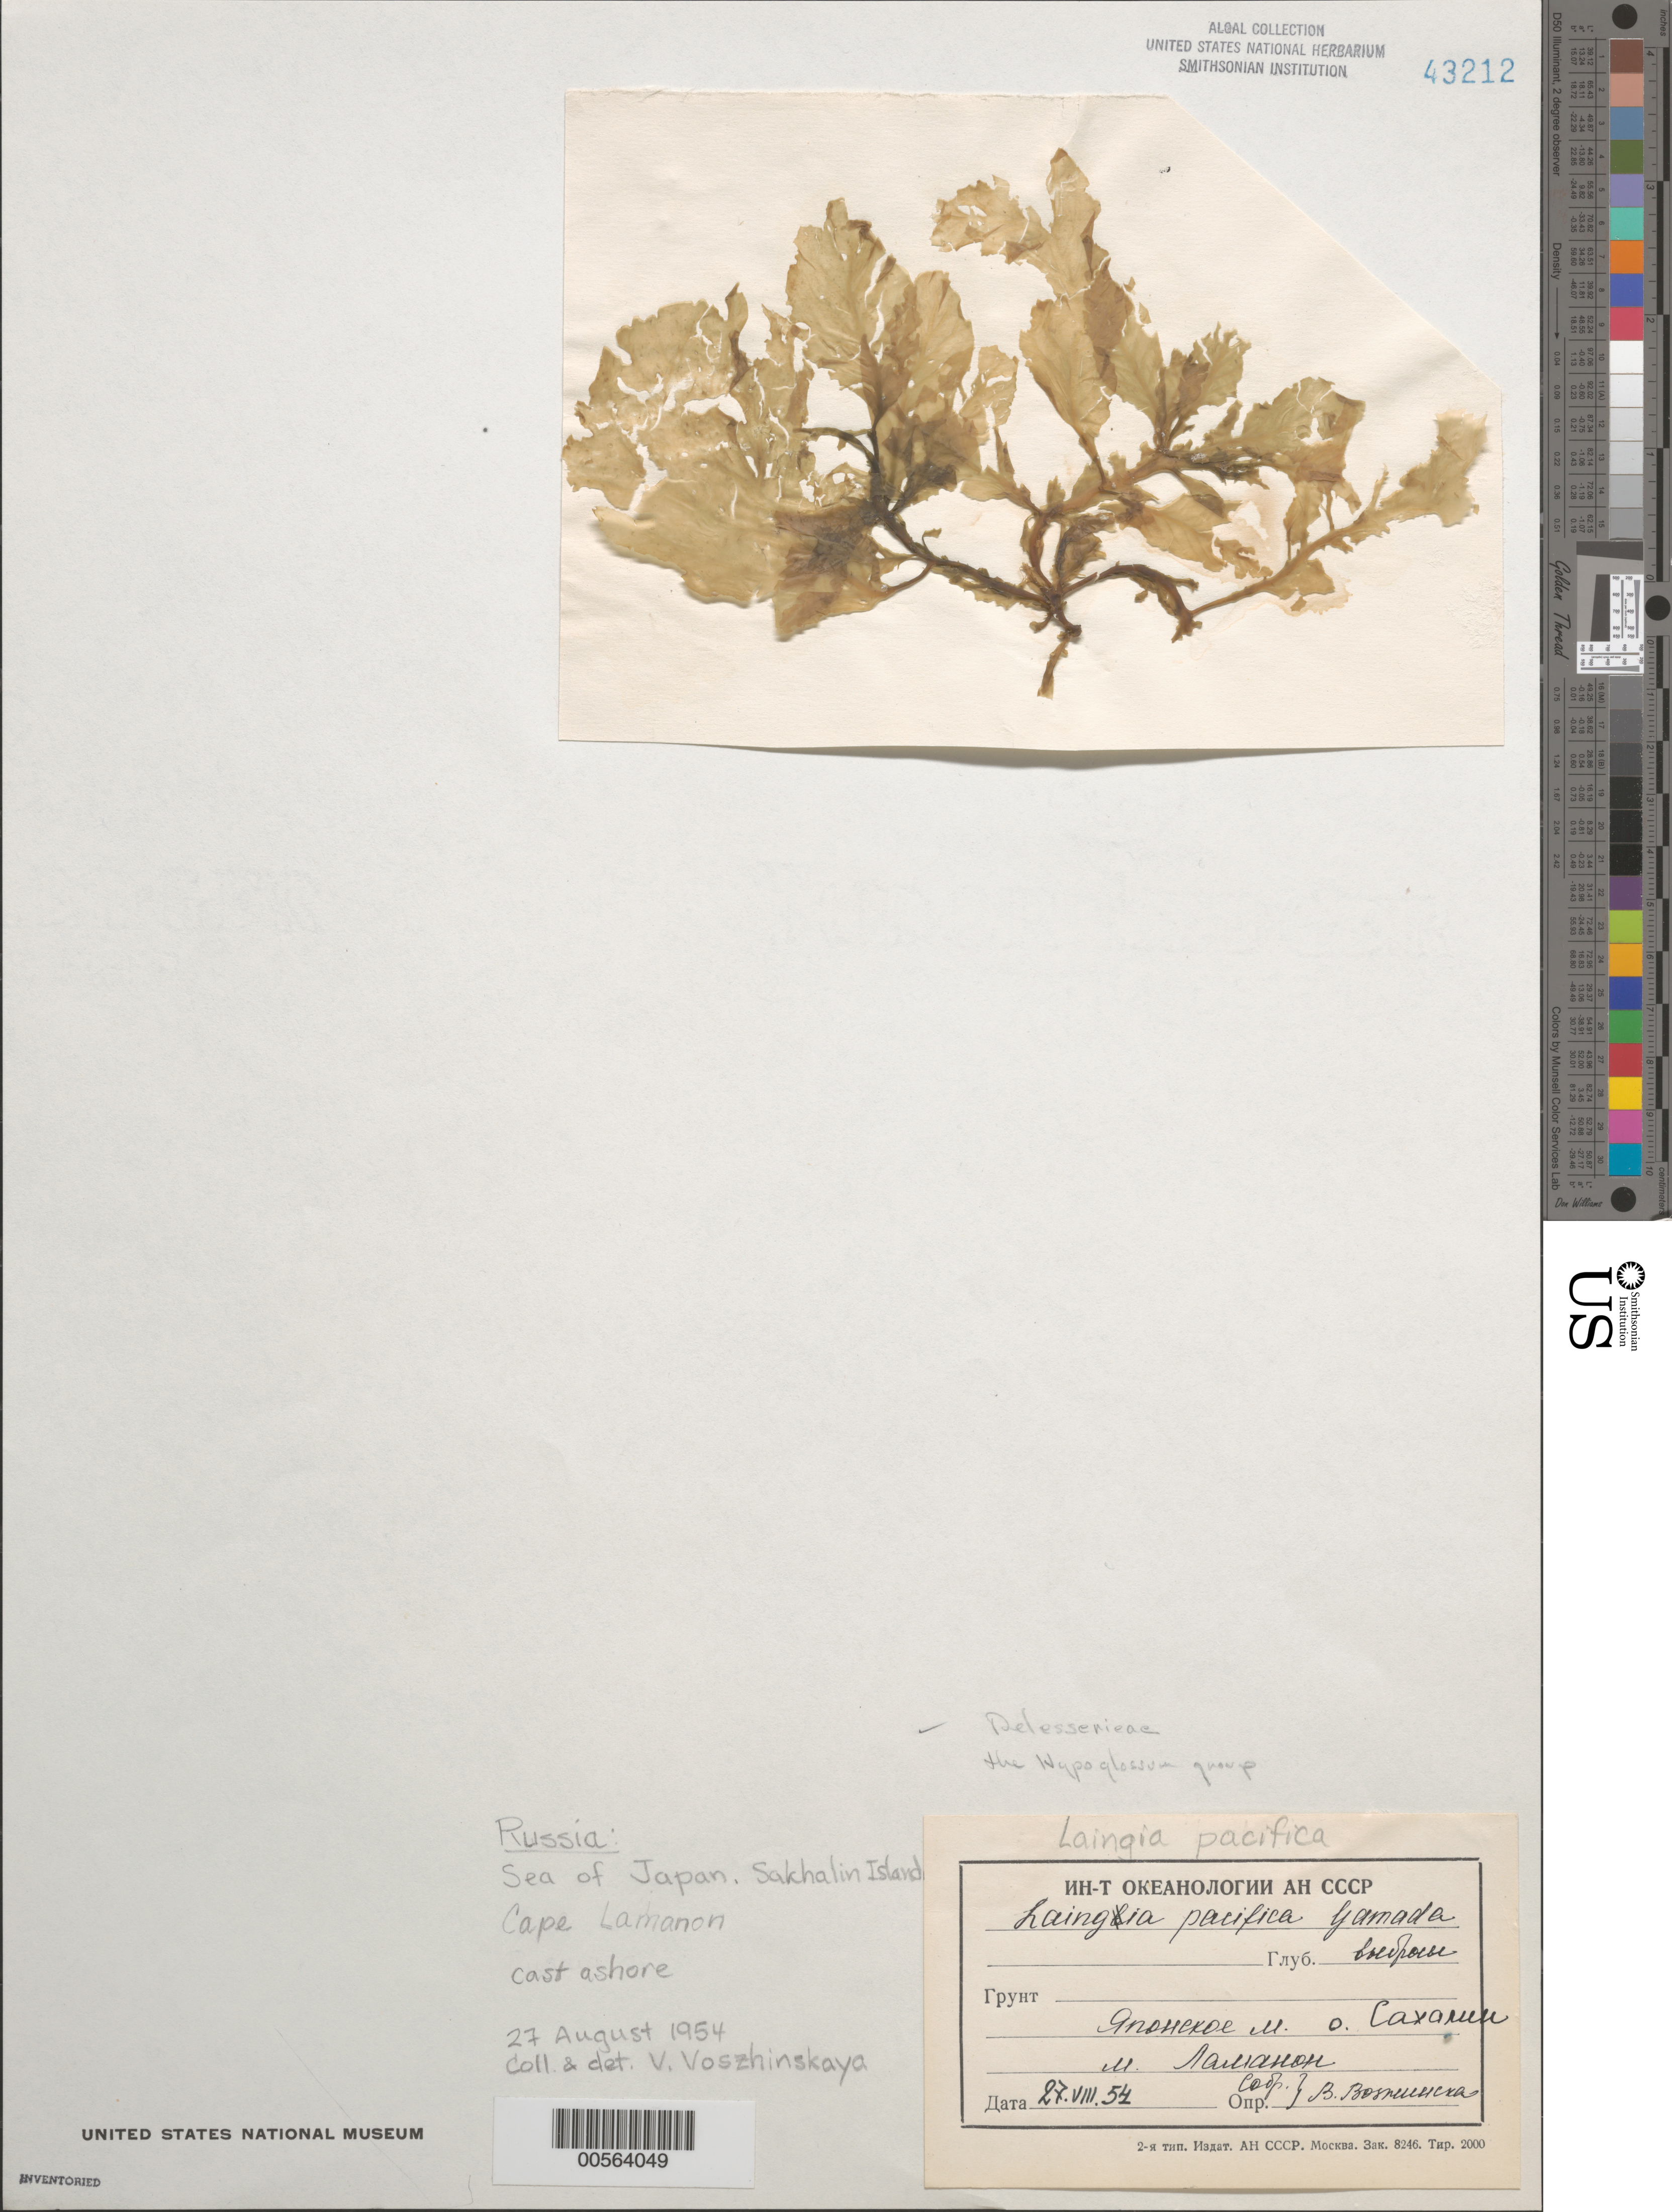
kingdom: Plantae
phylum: Rhodophyta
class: Florideophyceae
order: Ceramiales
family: Delesseriaceae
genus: Congregatocarpus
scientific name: Congregatocarpus kurilensis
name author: (Rupr.) M.J. Wynne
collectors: V. Vozzhinskaya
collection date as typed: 27 Aug 1954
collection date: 1954-08-27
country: Russian Federation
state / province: Sakhalin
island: Sakhalin Island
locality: Sea of Japan, Cape Lamanon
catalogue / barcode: US 43212